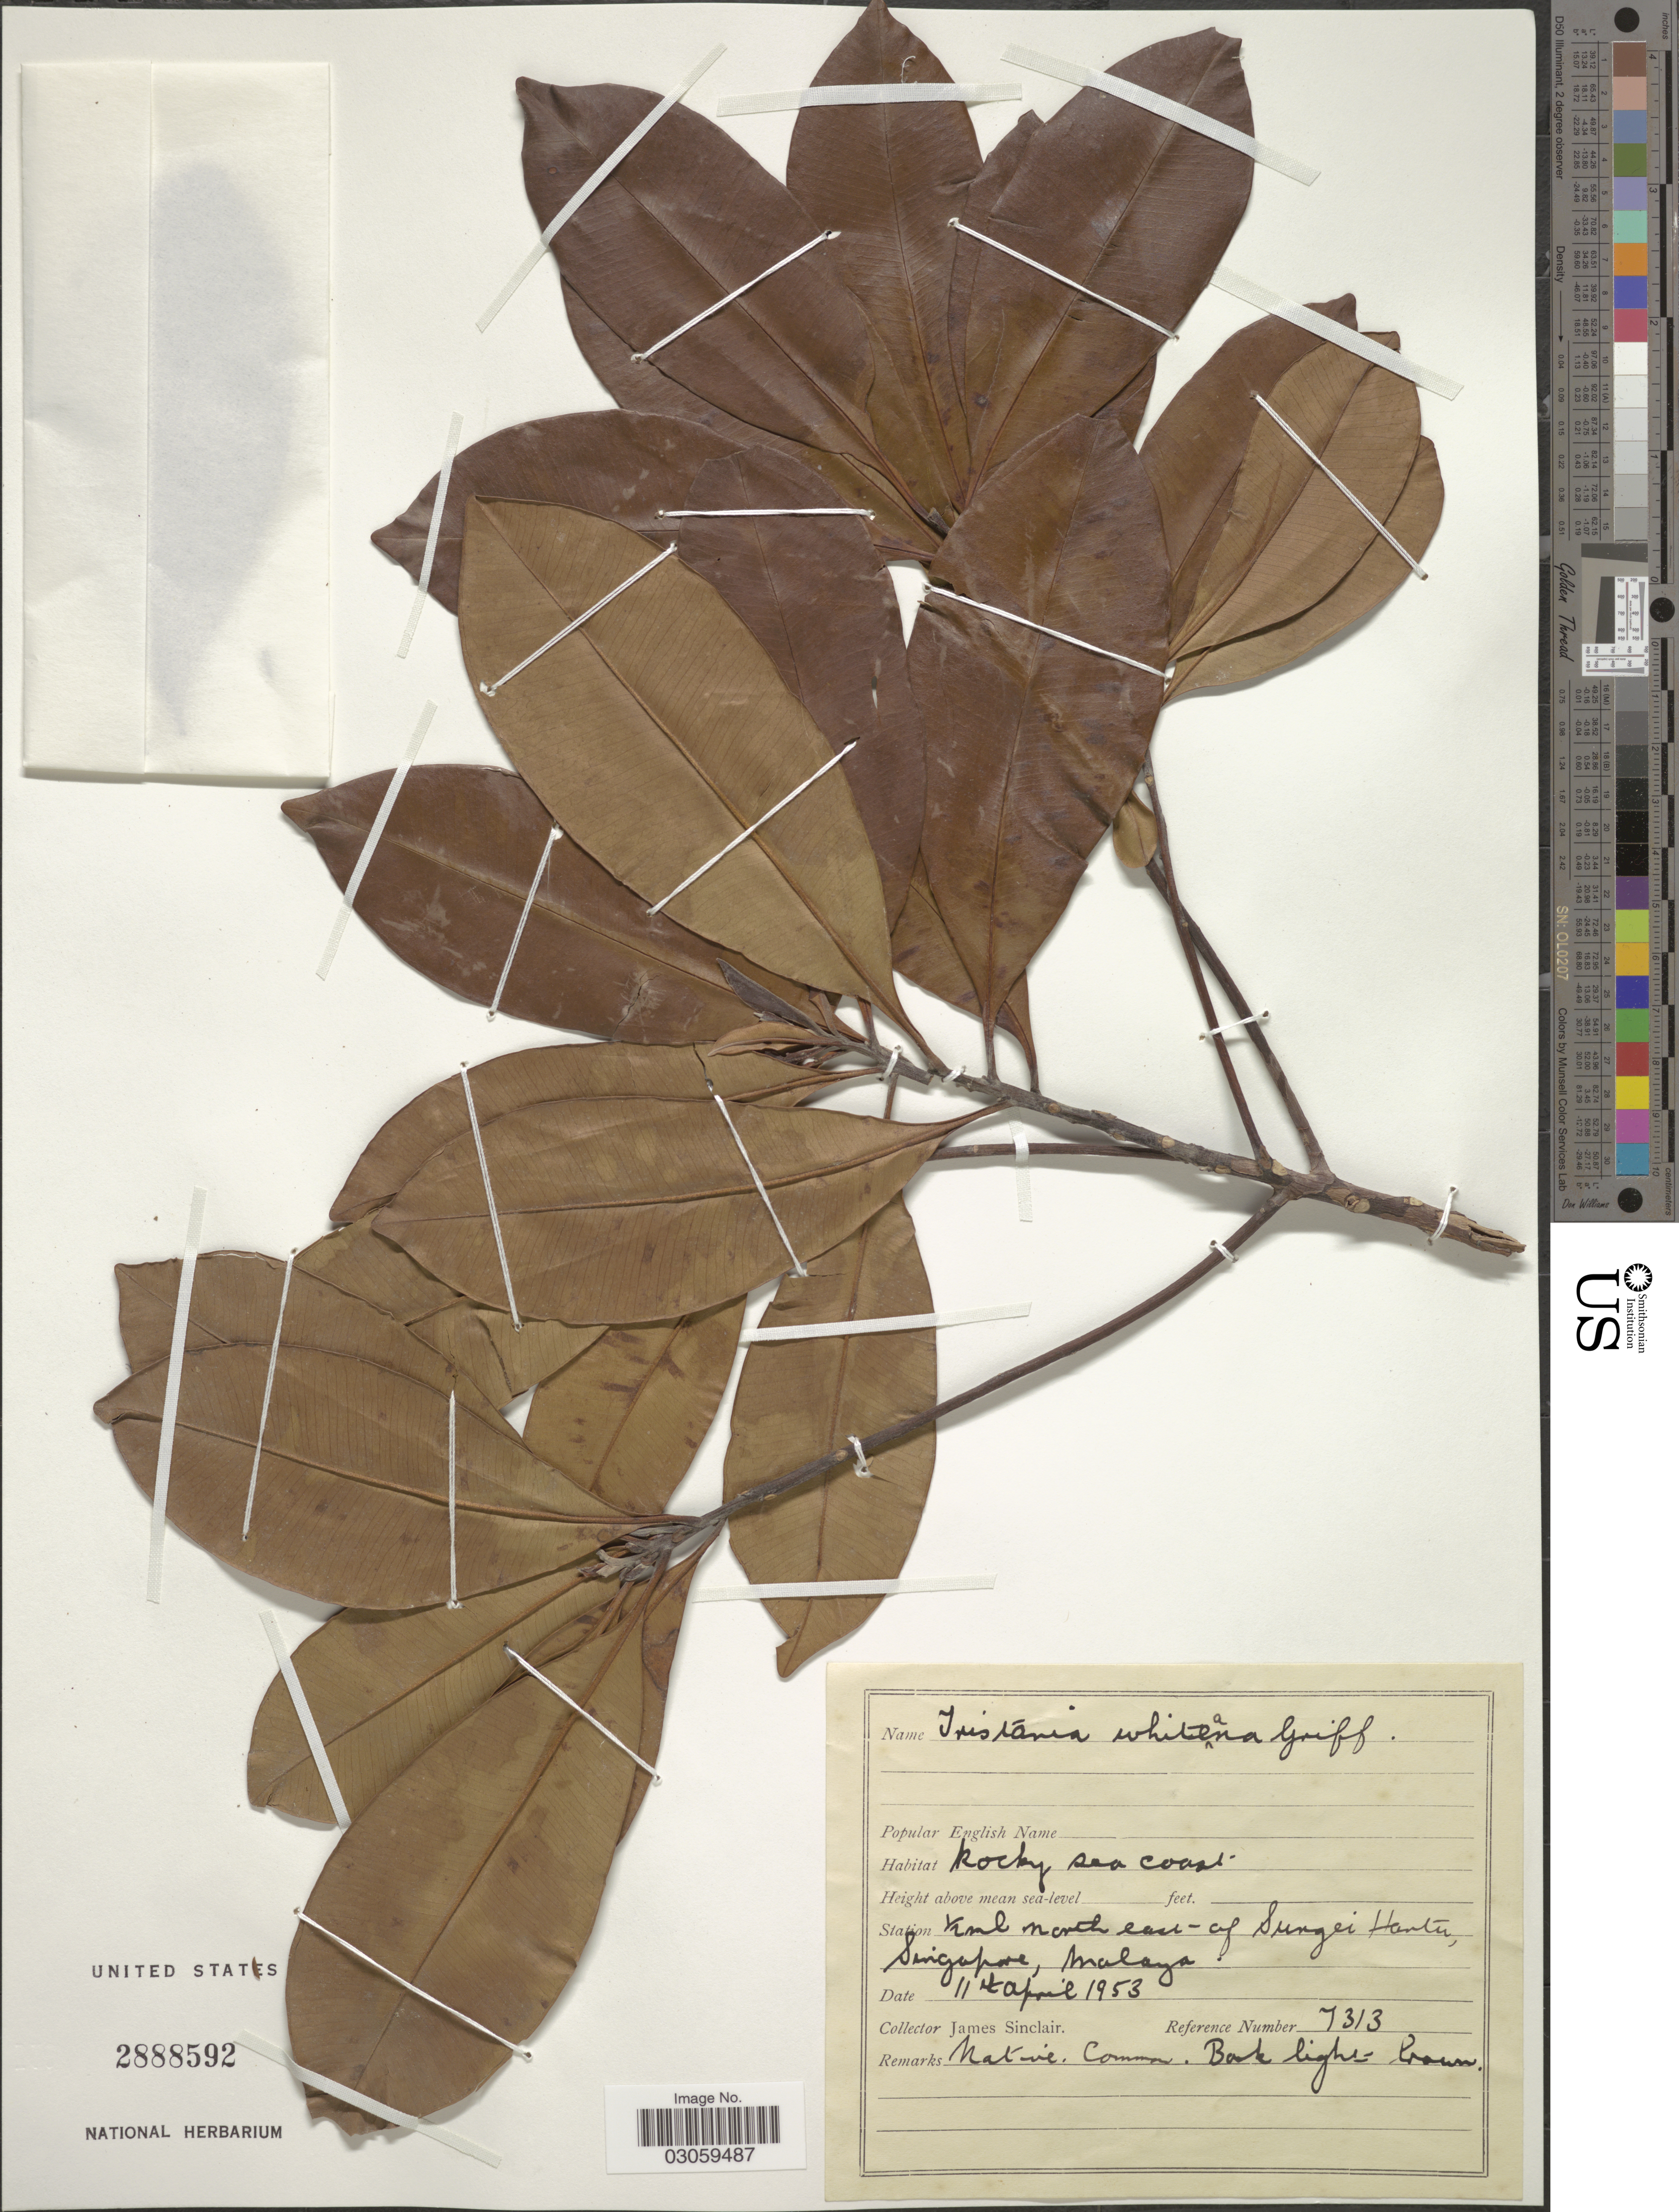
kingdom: Plantae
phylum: Tracheophyta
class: Magnoliopsida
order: Myrtales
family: Myrtaceae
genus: Tristaniopsis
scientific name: Tristaniopsis whiteana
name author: (Griff.) P.G. Wilson & J. T. Waterh.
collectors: J. Sinclair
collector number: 7313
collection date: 1953-04-11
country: Singapore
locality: Station ½ ml north east of Sungei Hantu, Malaya.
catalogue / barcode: US 2888592